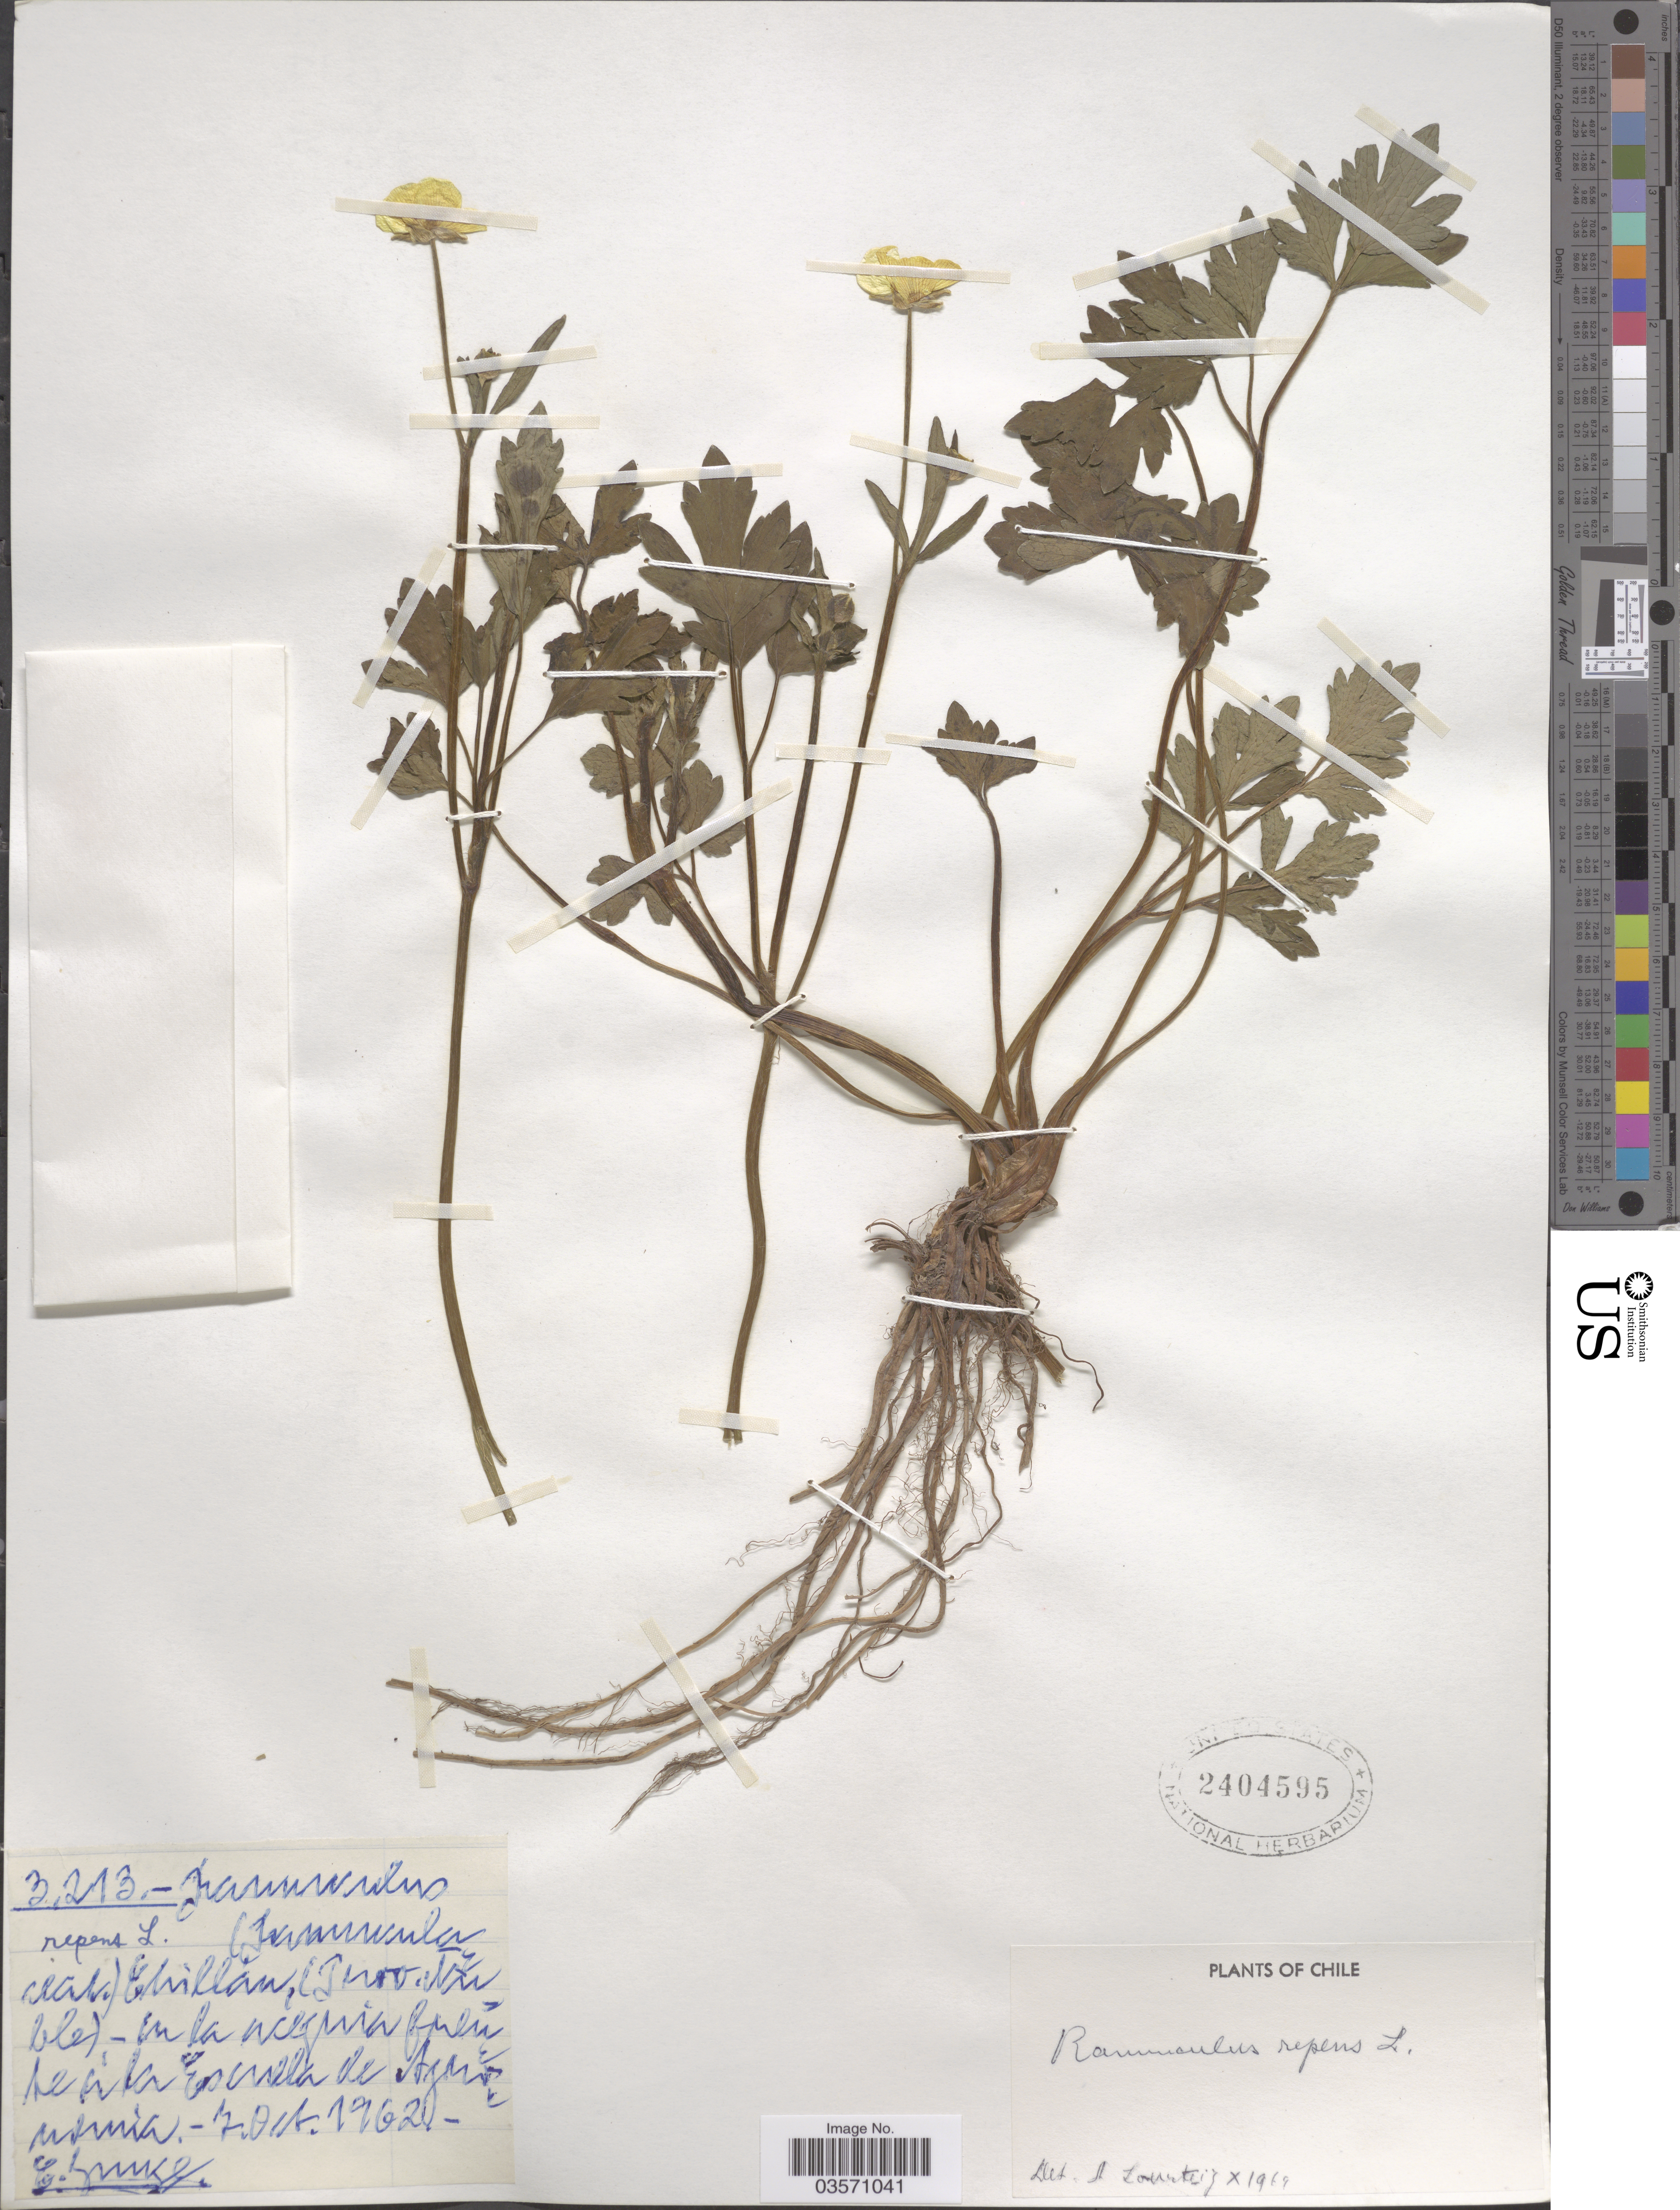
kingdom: Plantae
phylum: Tracheophyta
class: Magnoliopsida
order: Ranunculales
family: Ranunculaceae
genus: Ranunculus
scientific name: Ranunculus repens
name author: L.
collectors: G. Kunze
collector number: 3213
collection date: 1962-10-07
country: Chile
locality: Chillán (Prov. Nuble), En la Concepcion [interpreted] á la Escuela de Aguasdonia [interpreted].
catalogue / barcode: US 2404595